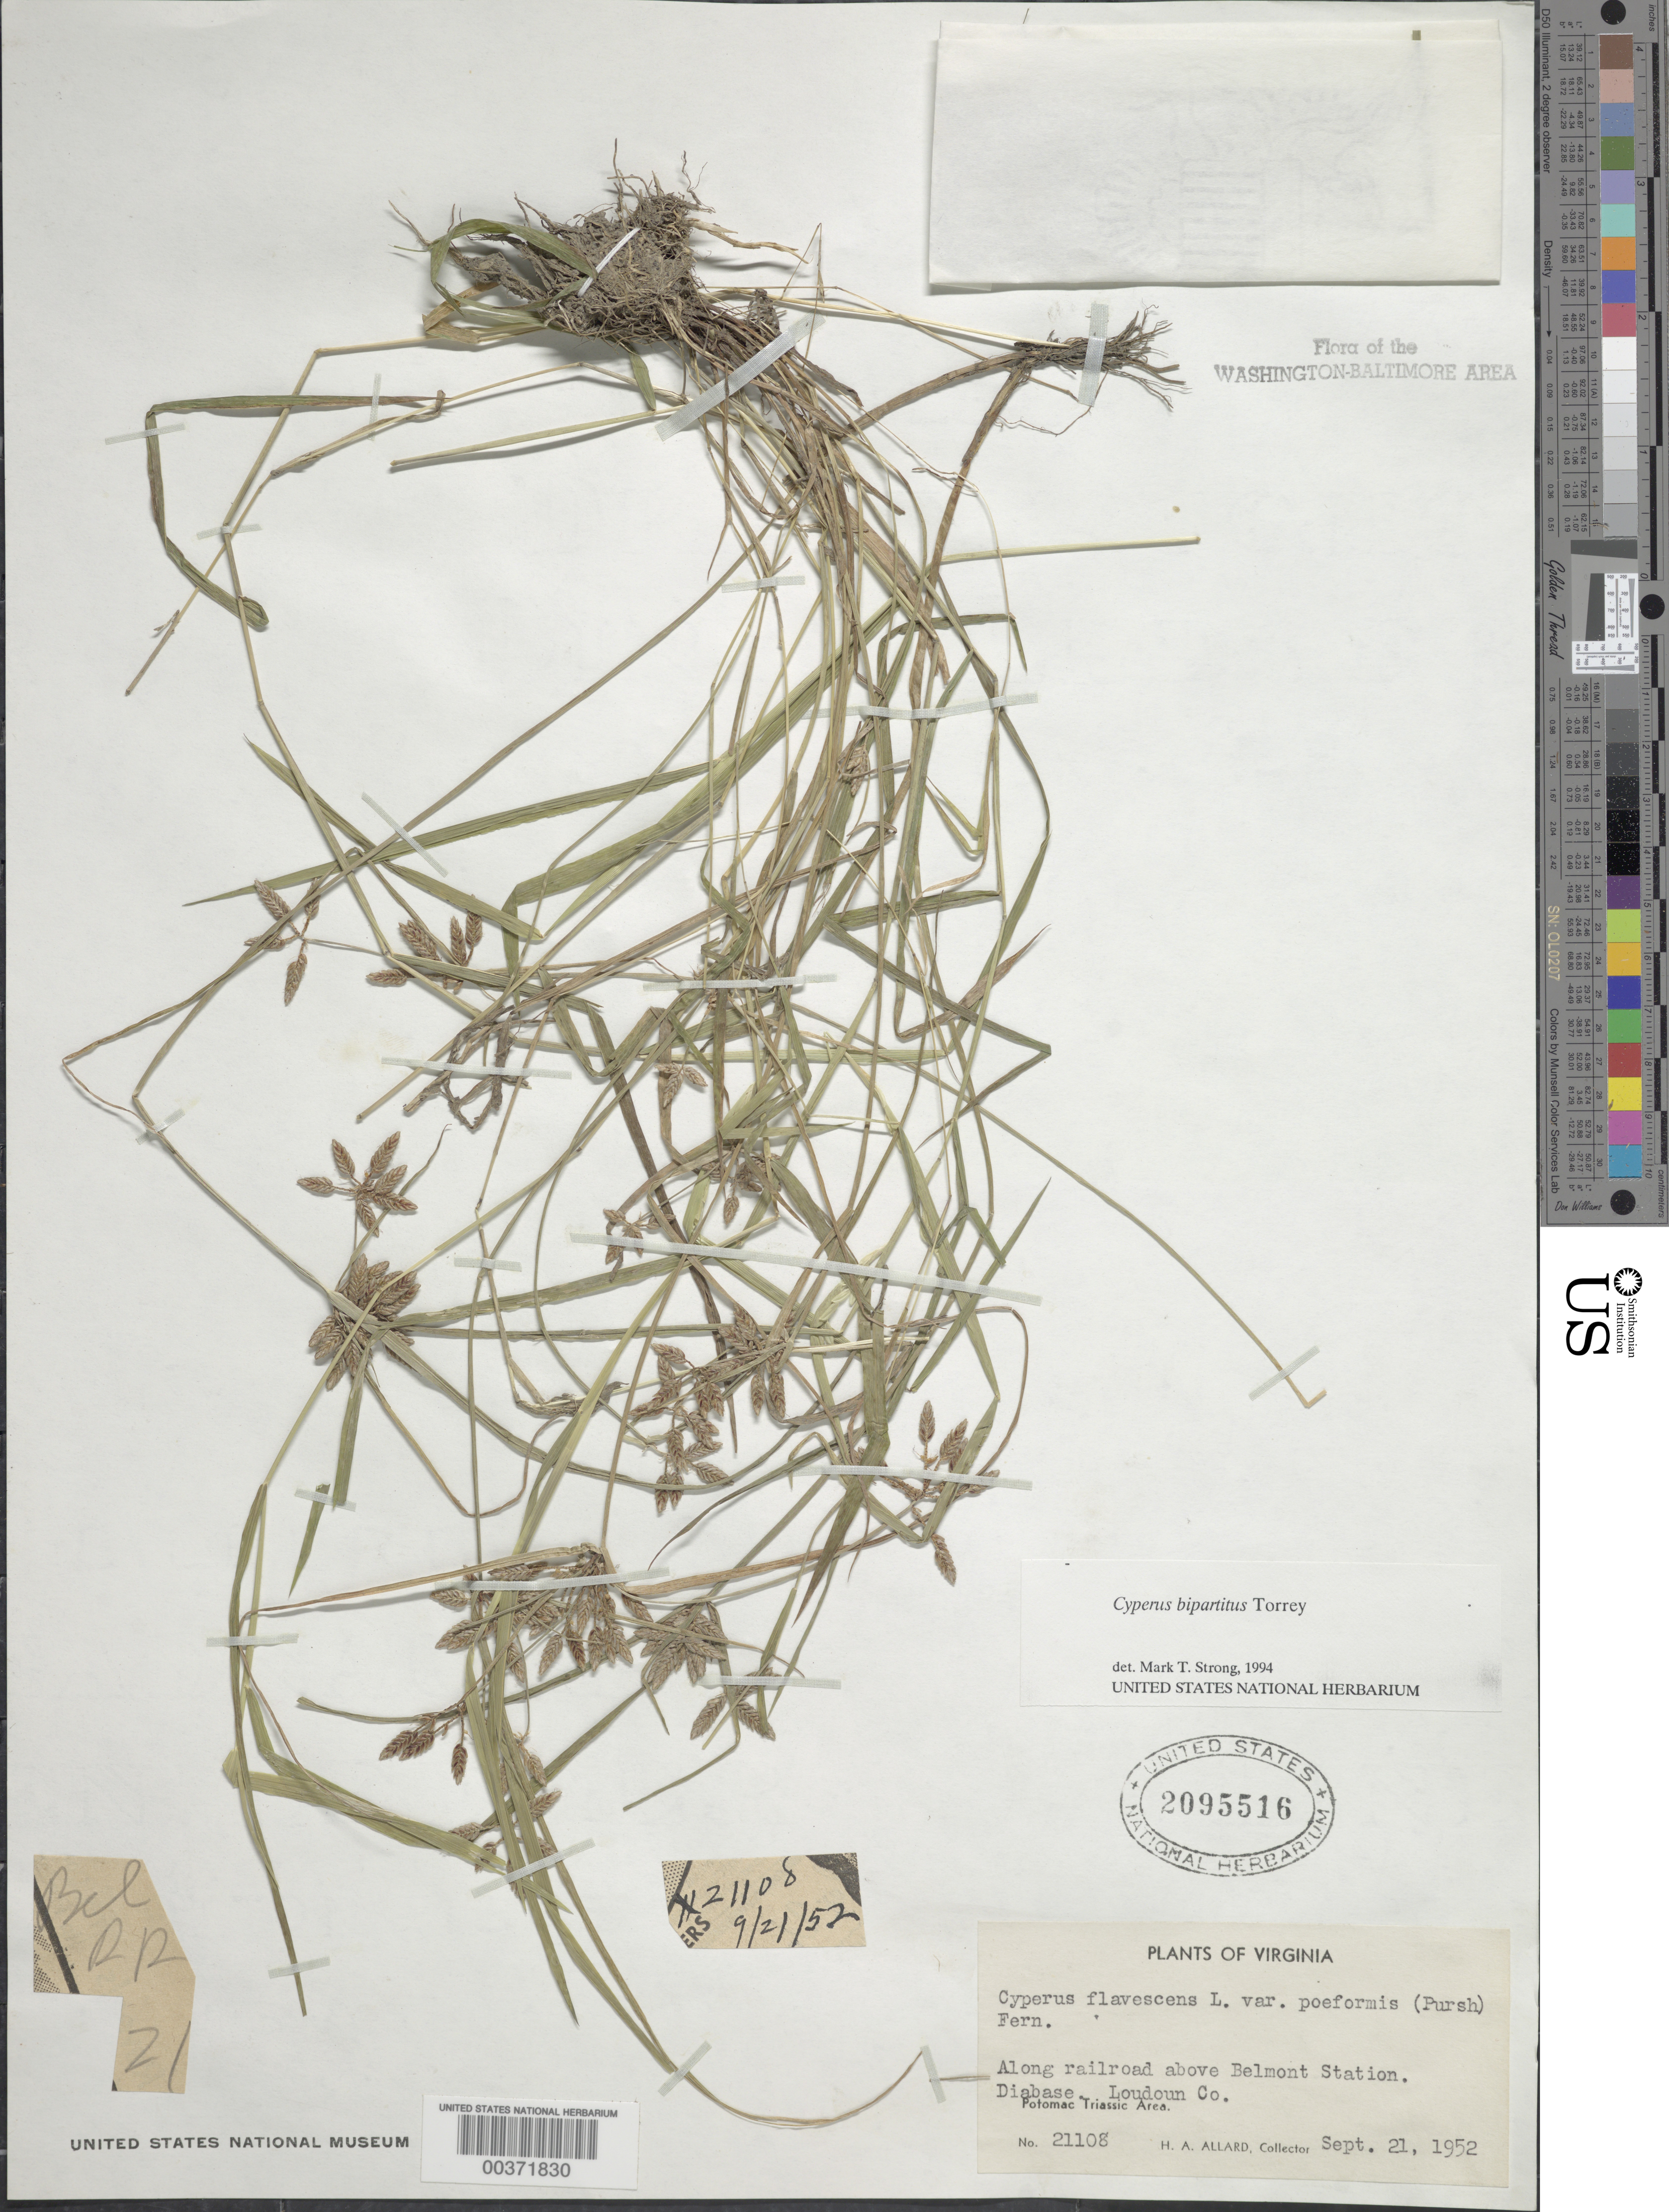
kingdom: Plantae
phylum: Tracheophyta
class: Liliopsida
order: Poales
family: Cyperaceae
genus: Cyperus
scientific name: Cyperus bipartitus Torr.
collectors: H. A. Allard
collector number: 21108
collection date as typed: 21 Sep 1952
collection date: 1952-09-21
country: United States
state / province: Virginia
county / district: Loudoun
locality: Above Belmont Station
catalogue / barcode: US 2095516